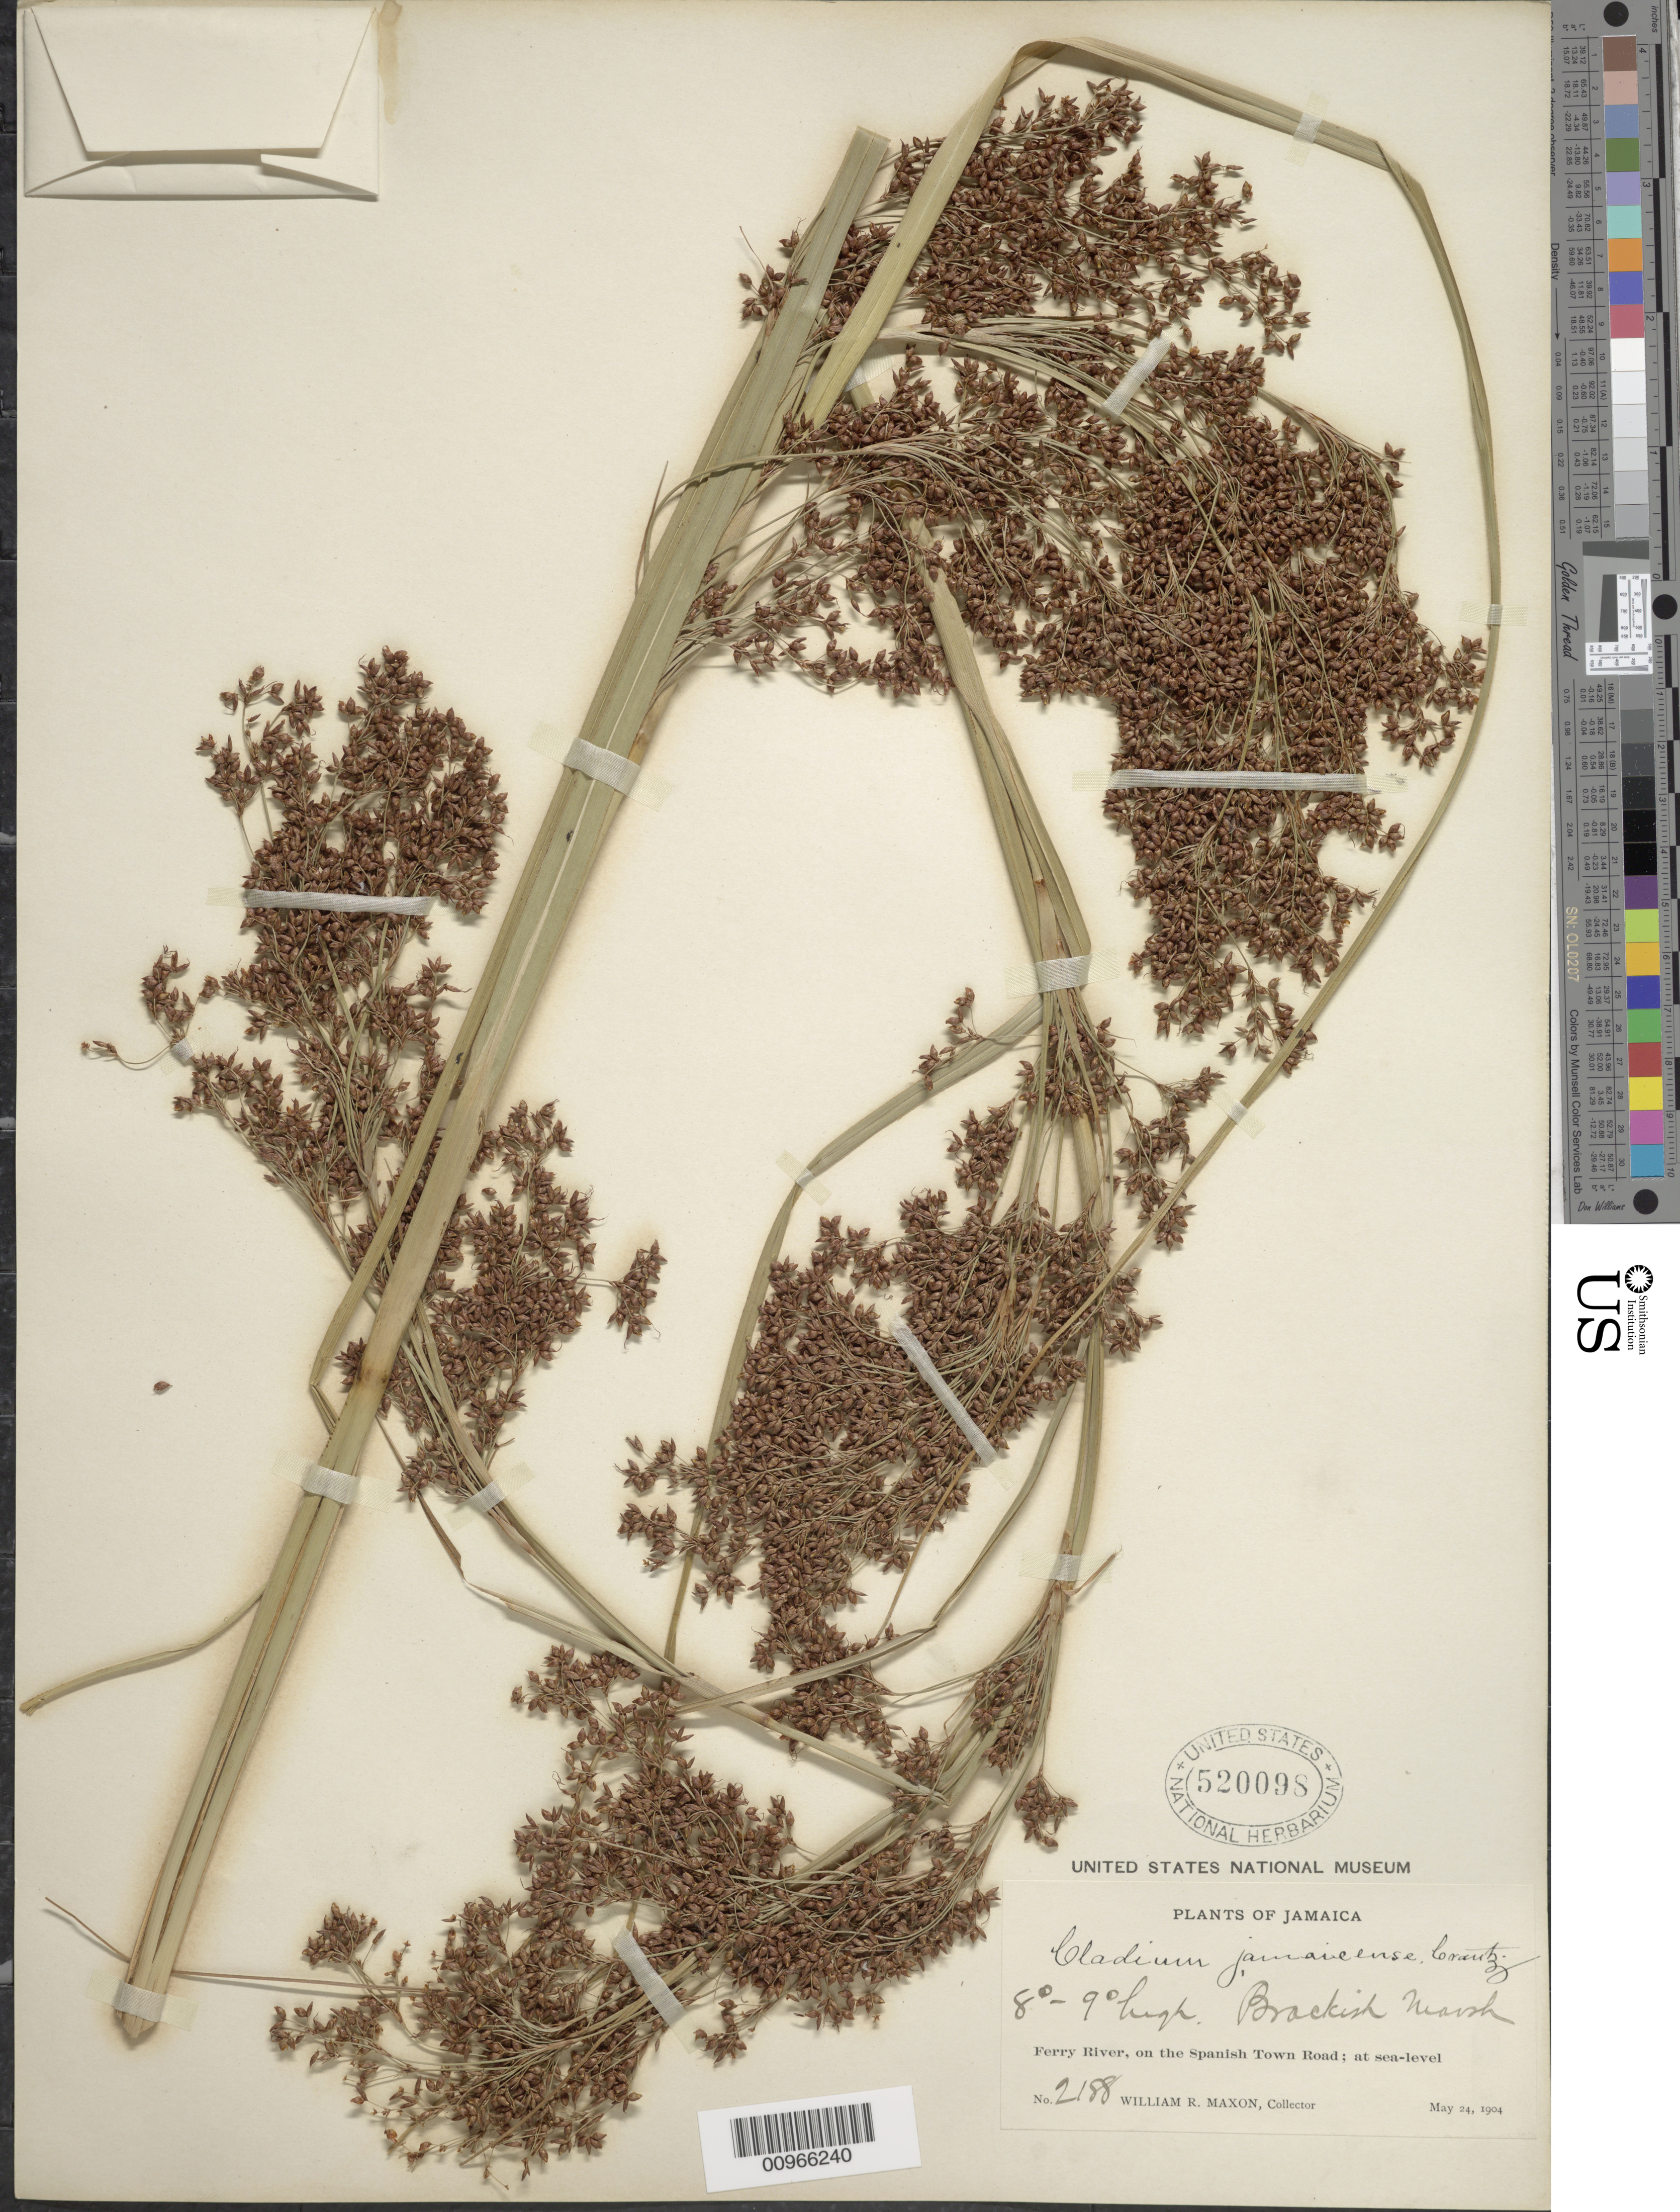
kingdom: Plantae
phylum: Tracheophyta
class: Liliopsida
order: Poales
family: Cyperaceae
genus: Cladium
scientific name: Cladium jamaicense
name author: Crantz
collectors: W. R. Maxon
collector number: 2188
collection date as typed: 24 May 1904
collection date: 1904-05-24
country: Jamaica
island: Jamaica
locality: Ferry River, on the Spanish Town Road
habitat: Brackish marsh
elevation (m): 0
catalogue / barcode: US 520098